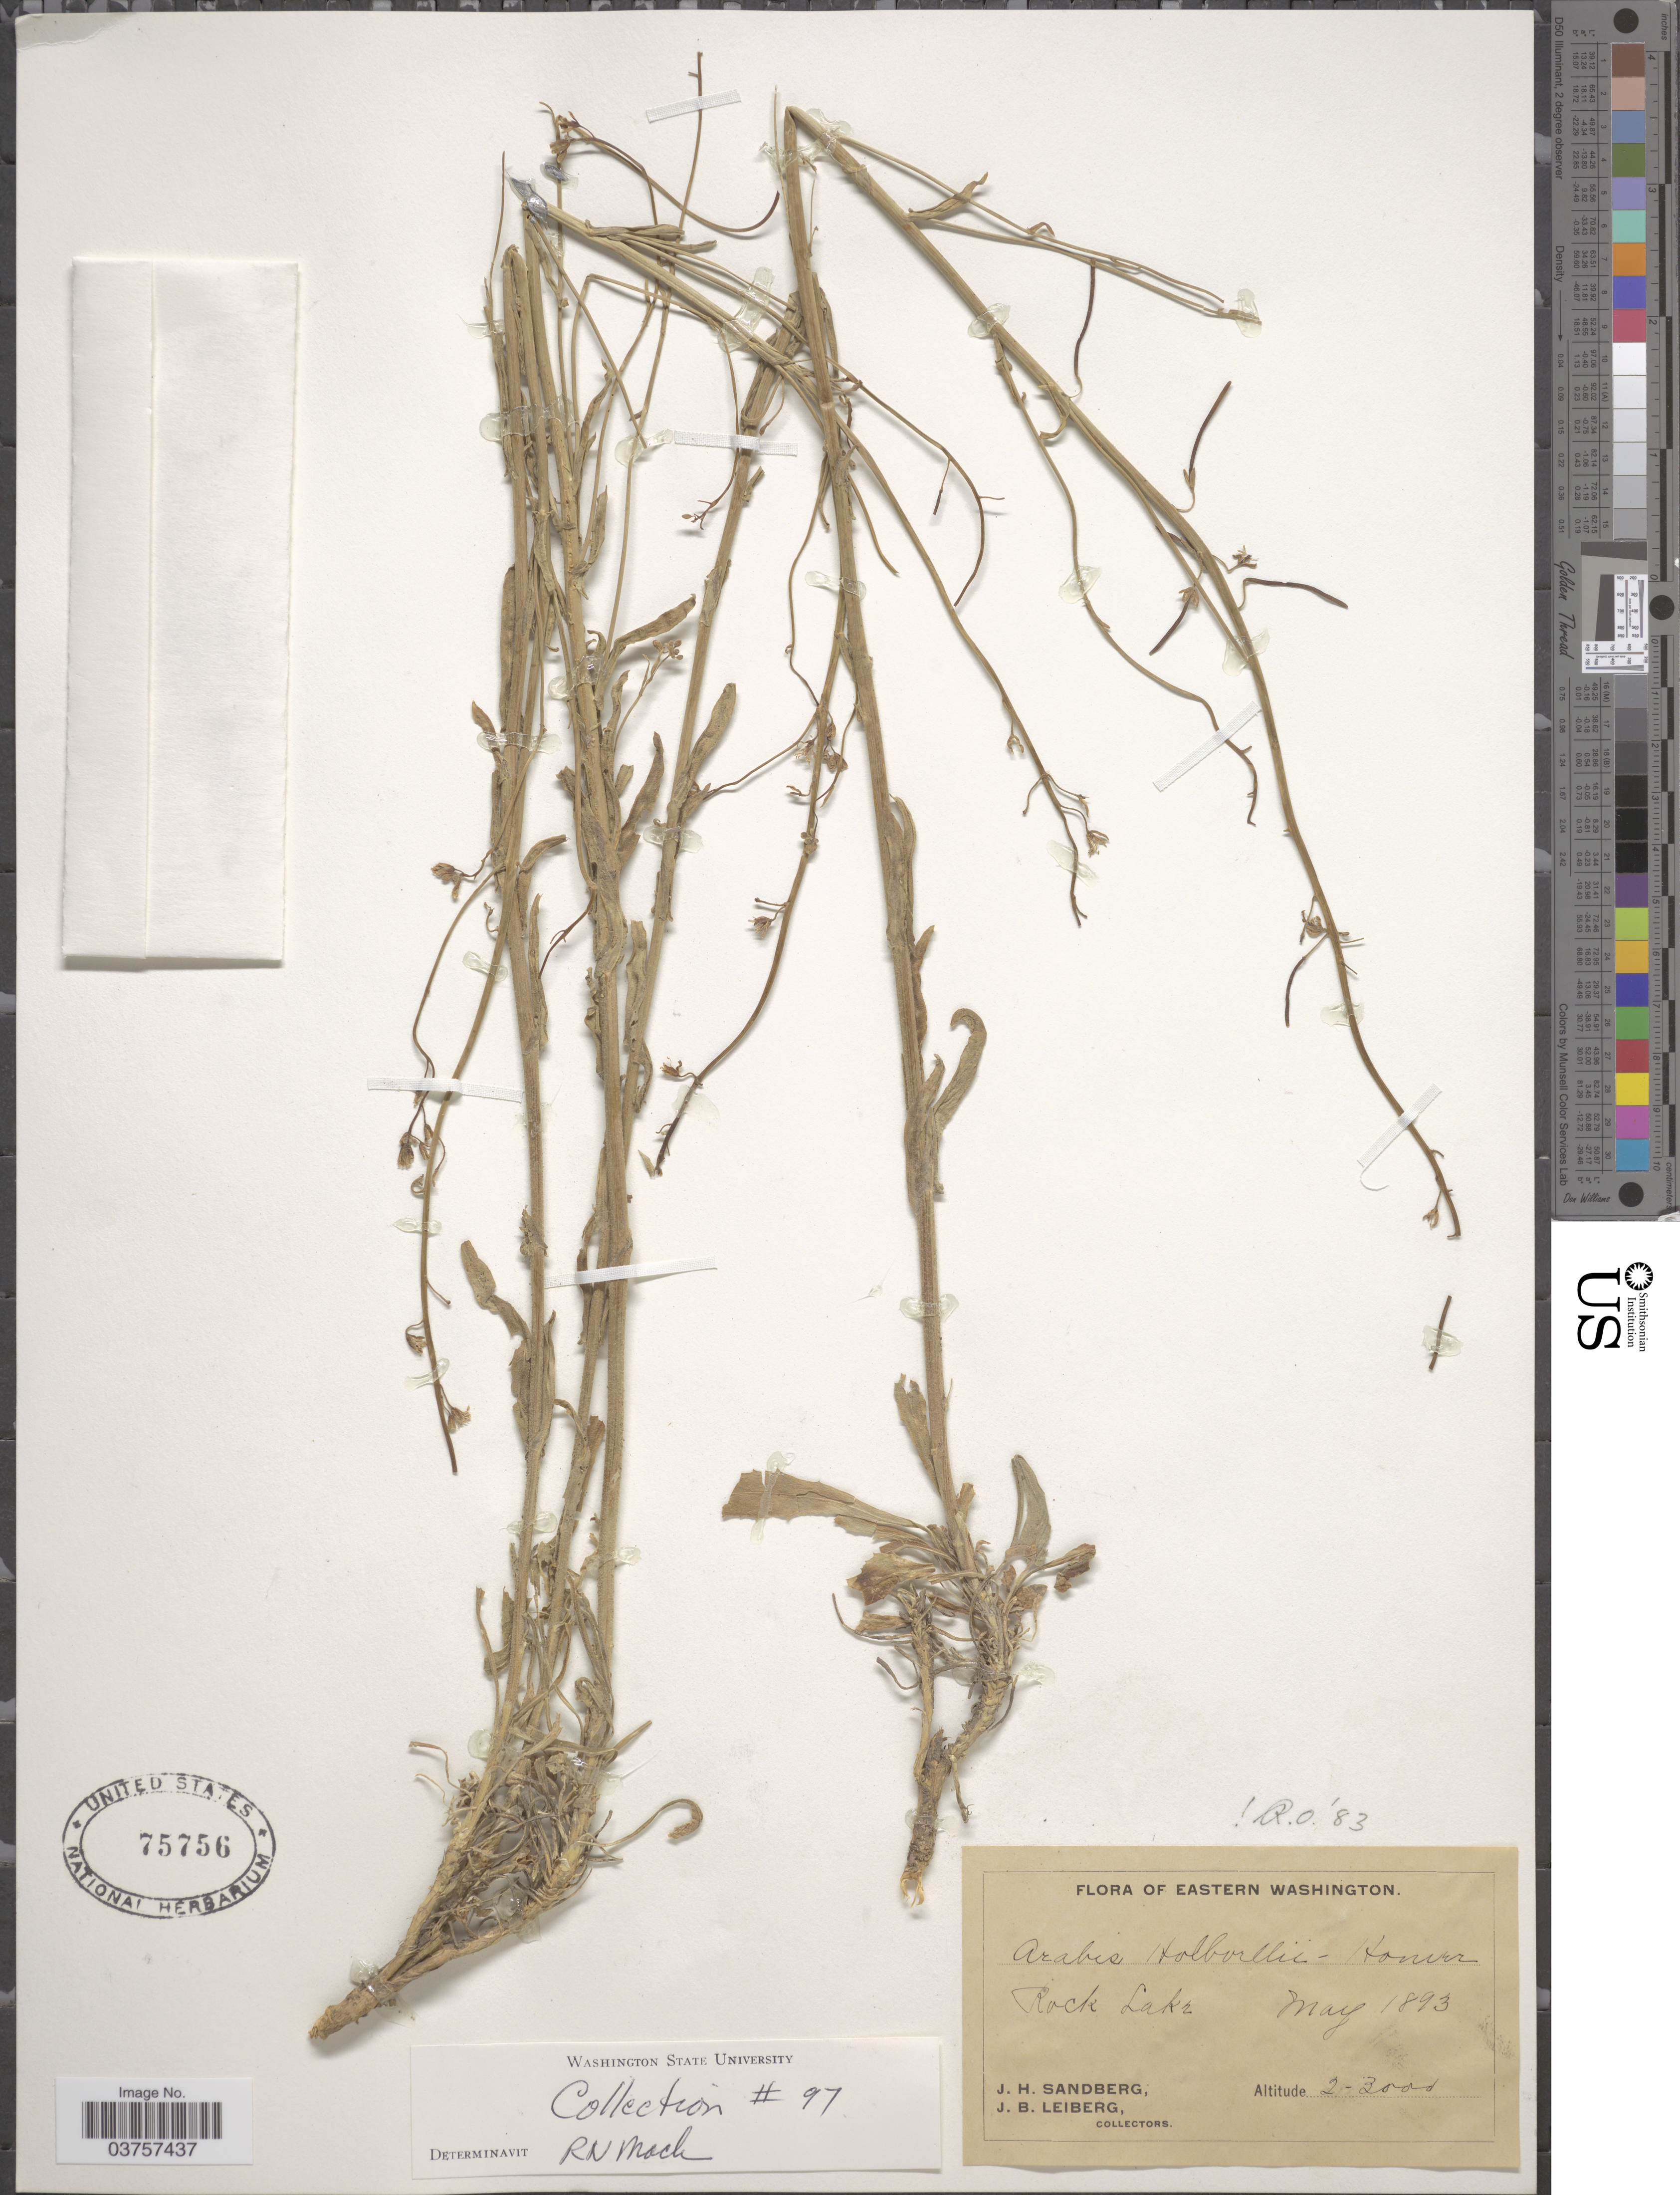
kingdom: Plantae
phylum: Tracheophyta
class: Magnoliopsida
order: Brassicales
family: Brassicaceae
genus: Arabis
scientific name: Arabis holboellii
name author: Hornem.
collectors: J. H. Sandberg & J. B. Leiberg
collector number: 97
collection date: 1893-05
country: United States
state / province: Washington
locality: Eastern Washington. Rock Lake.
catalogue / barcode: US 75756